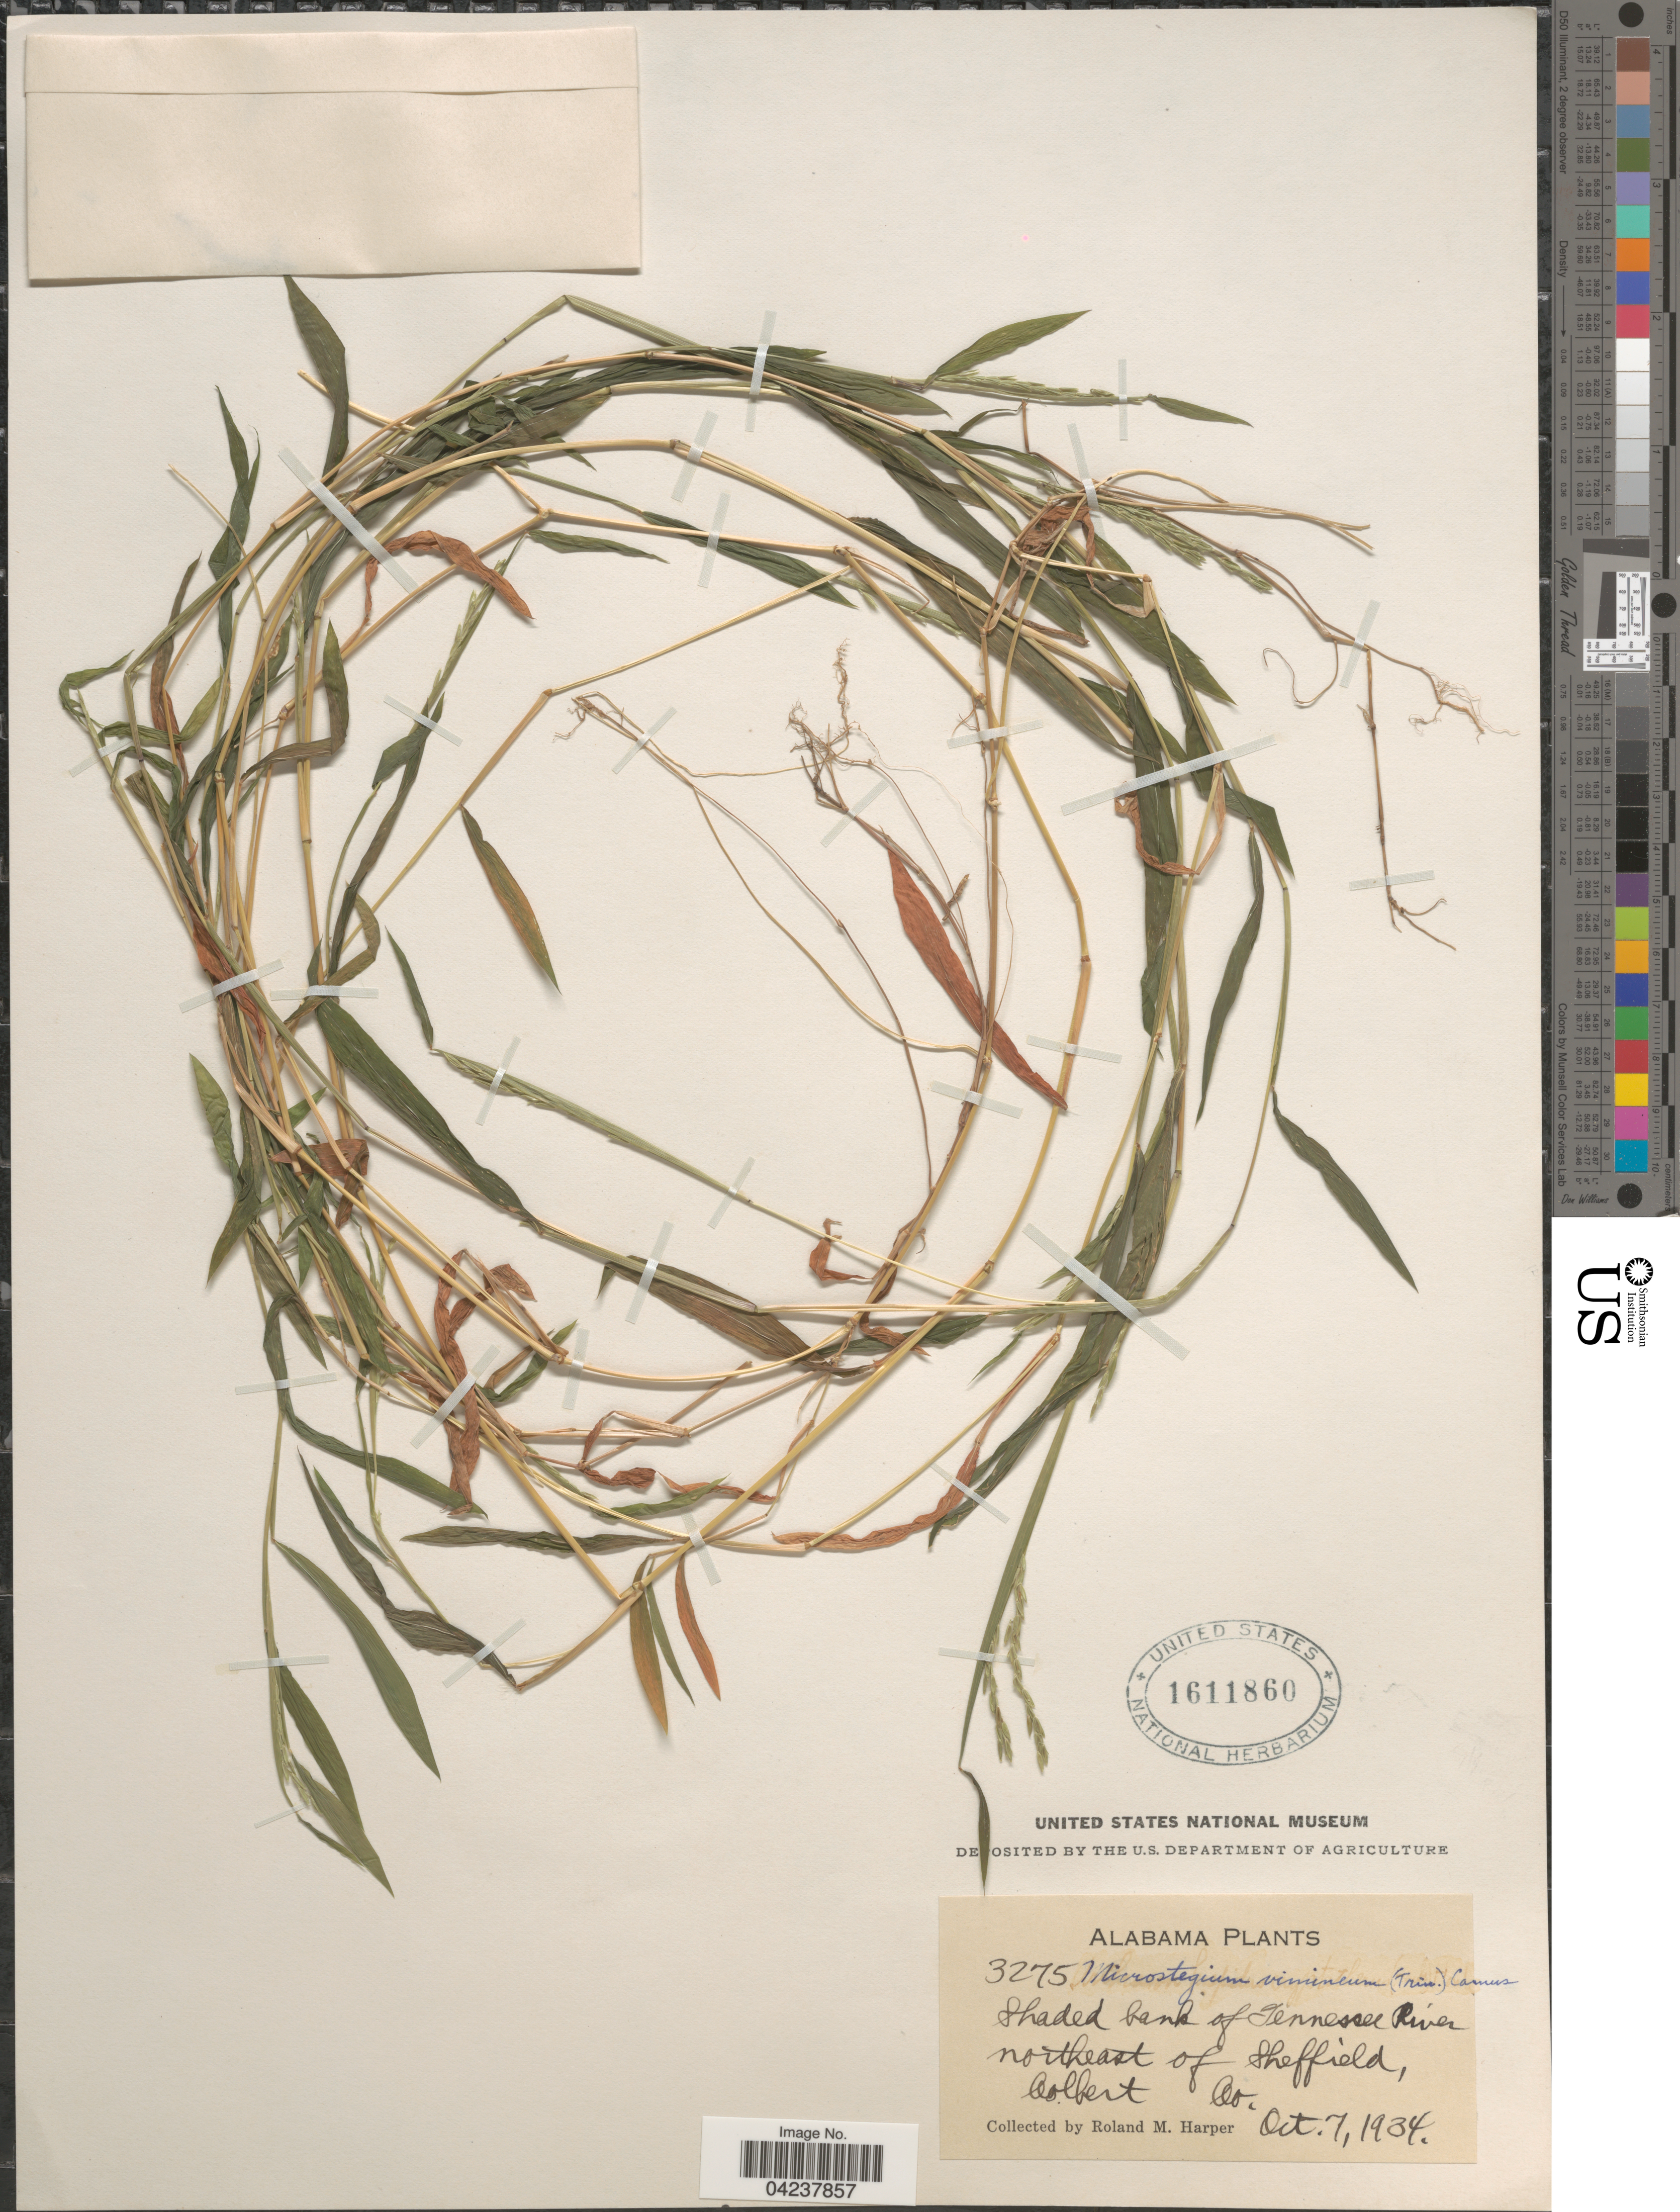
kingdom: Plantae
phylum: Tracheophyta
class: Liliopsida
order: Poales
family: Poaceae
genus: Microstegium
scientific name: Microstegium vimineum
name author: (Trin.) A. Camus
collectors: R. M. Harper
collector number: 3275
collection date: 1934-10-07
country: United States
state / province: Alabama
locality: Shaded bank of Tennessee River northeaast of Sheffield, Colbert Co.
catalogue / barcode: US 1611860